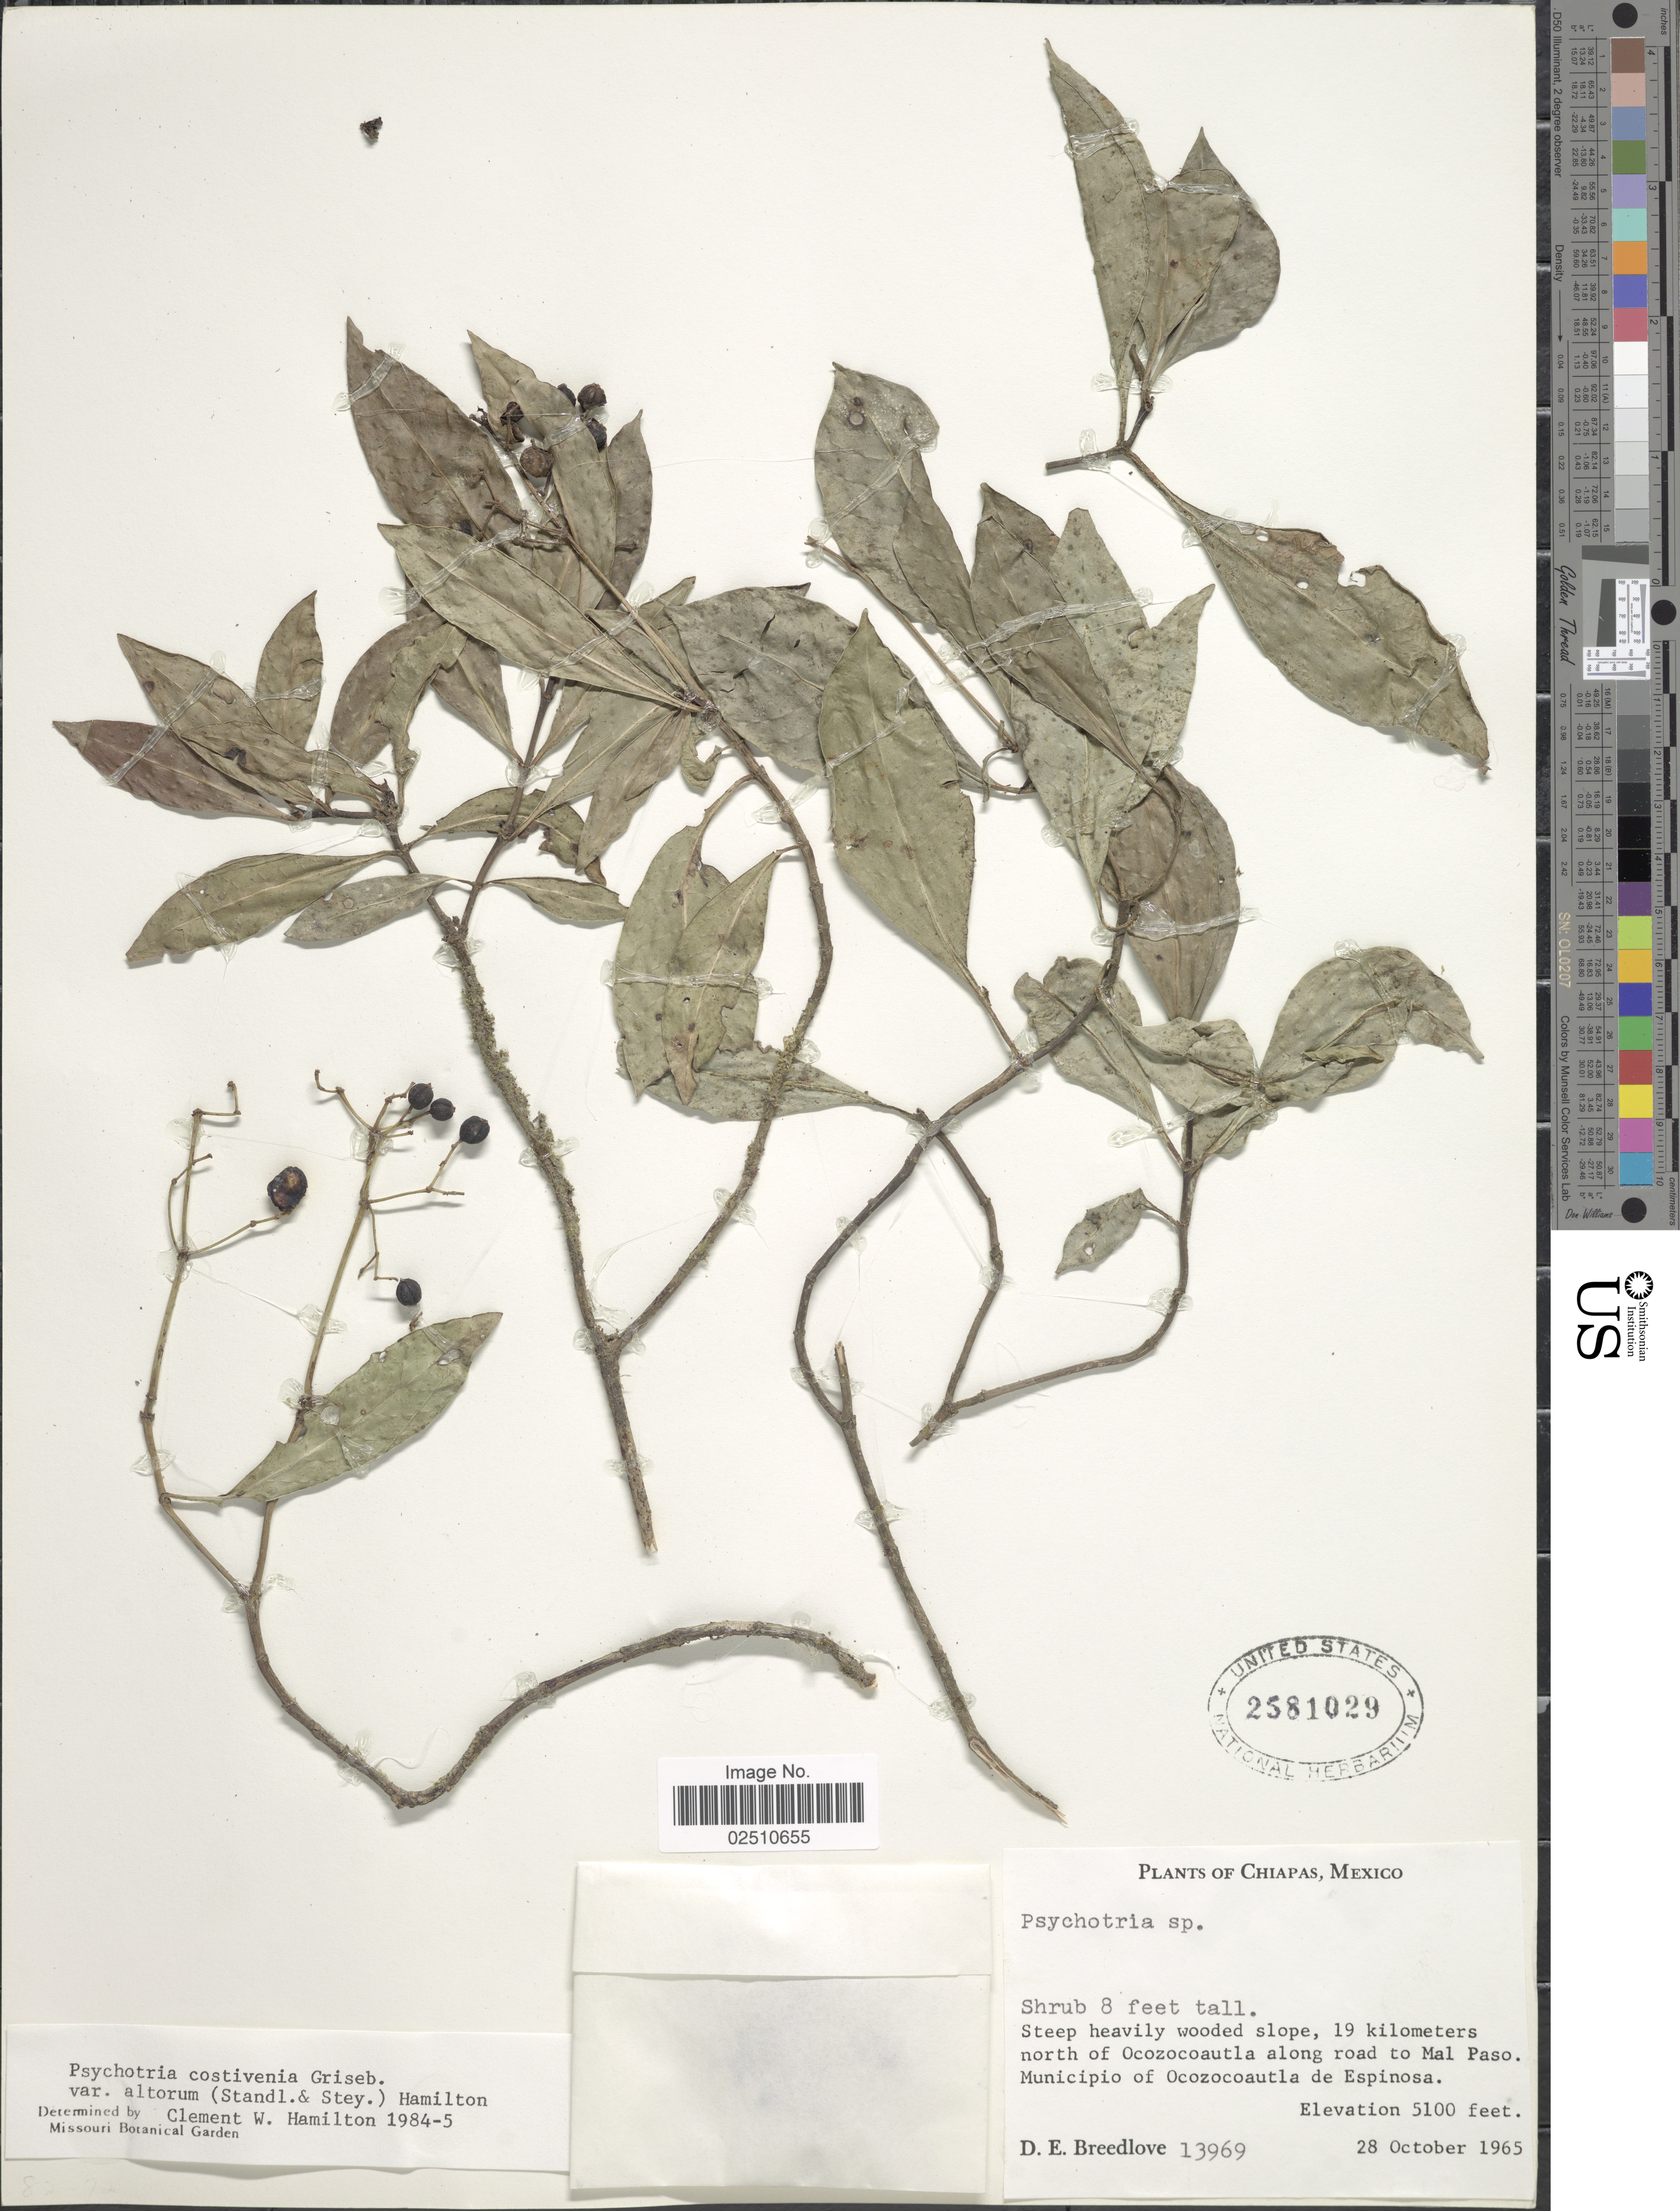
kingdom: Plantae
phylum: Tracheophyta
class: Magnoliopsida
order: Gentianales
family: Rubiaceae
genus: Psychotria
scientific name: Psychotria costivenia var. altorum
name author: (Standl. & Steyerm.) C.W. Ham.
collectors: D. Breddlove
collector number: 13969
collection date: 1965-10-28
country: Mexico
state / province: Chiapas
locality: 19 kilometers north of Ocozocoautla along road to Mal Paso, Municipio of Ocozocoautla de Espinosa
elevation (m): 1554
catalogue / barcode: US 2581029